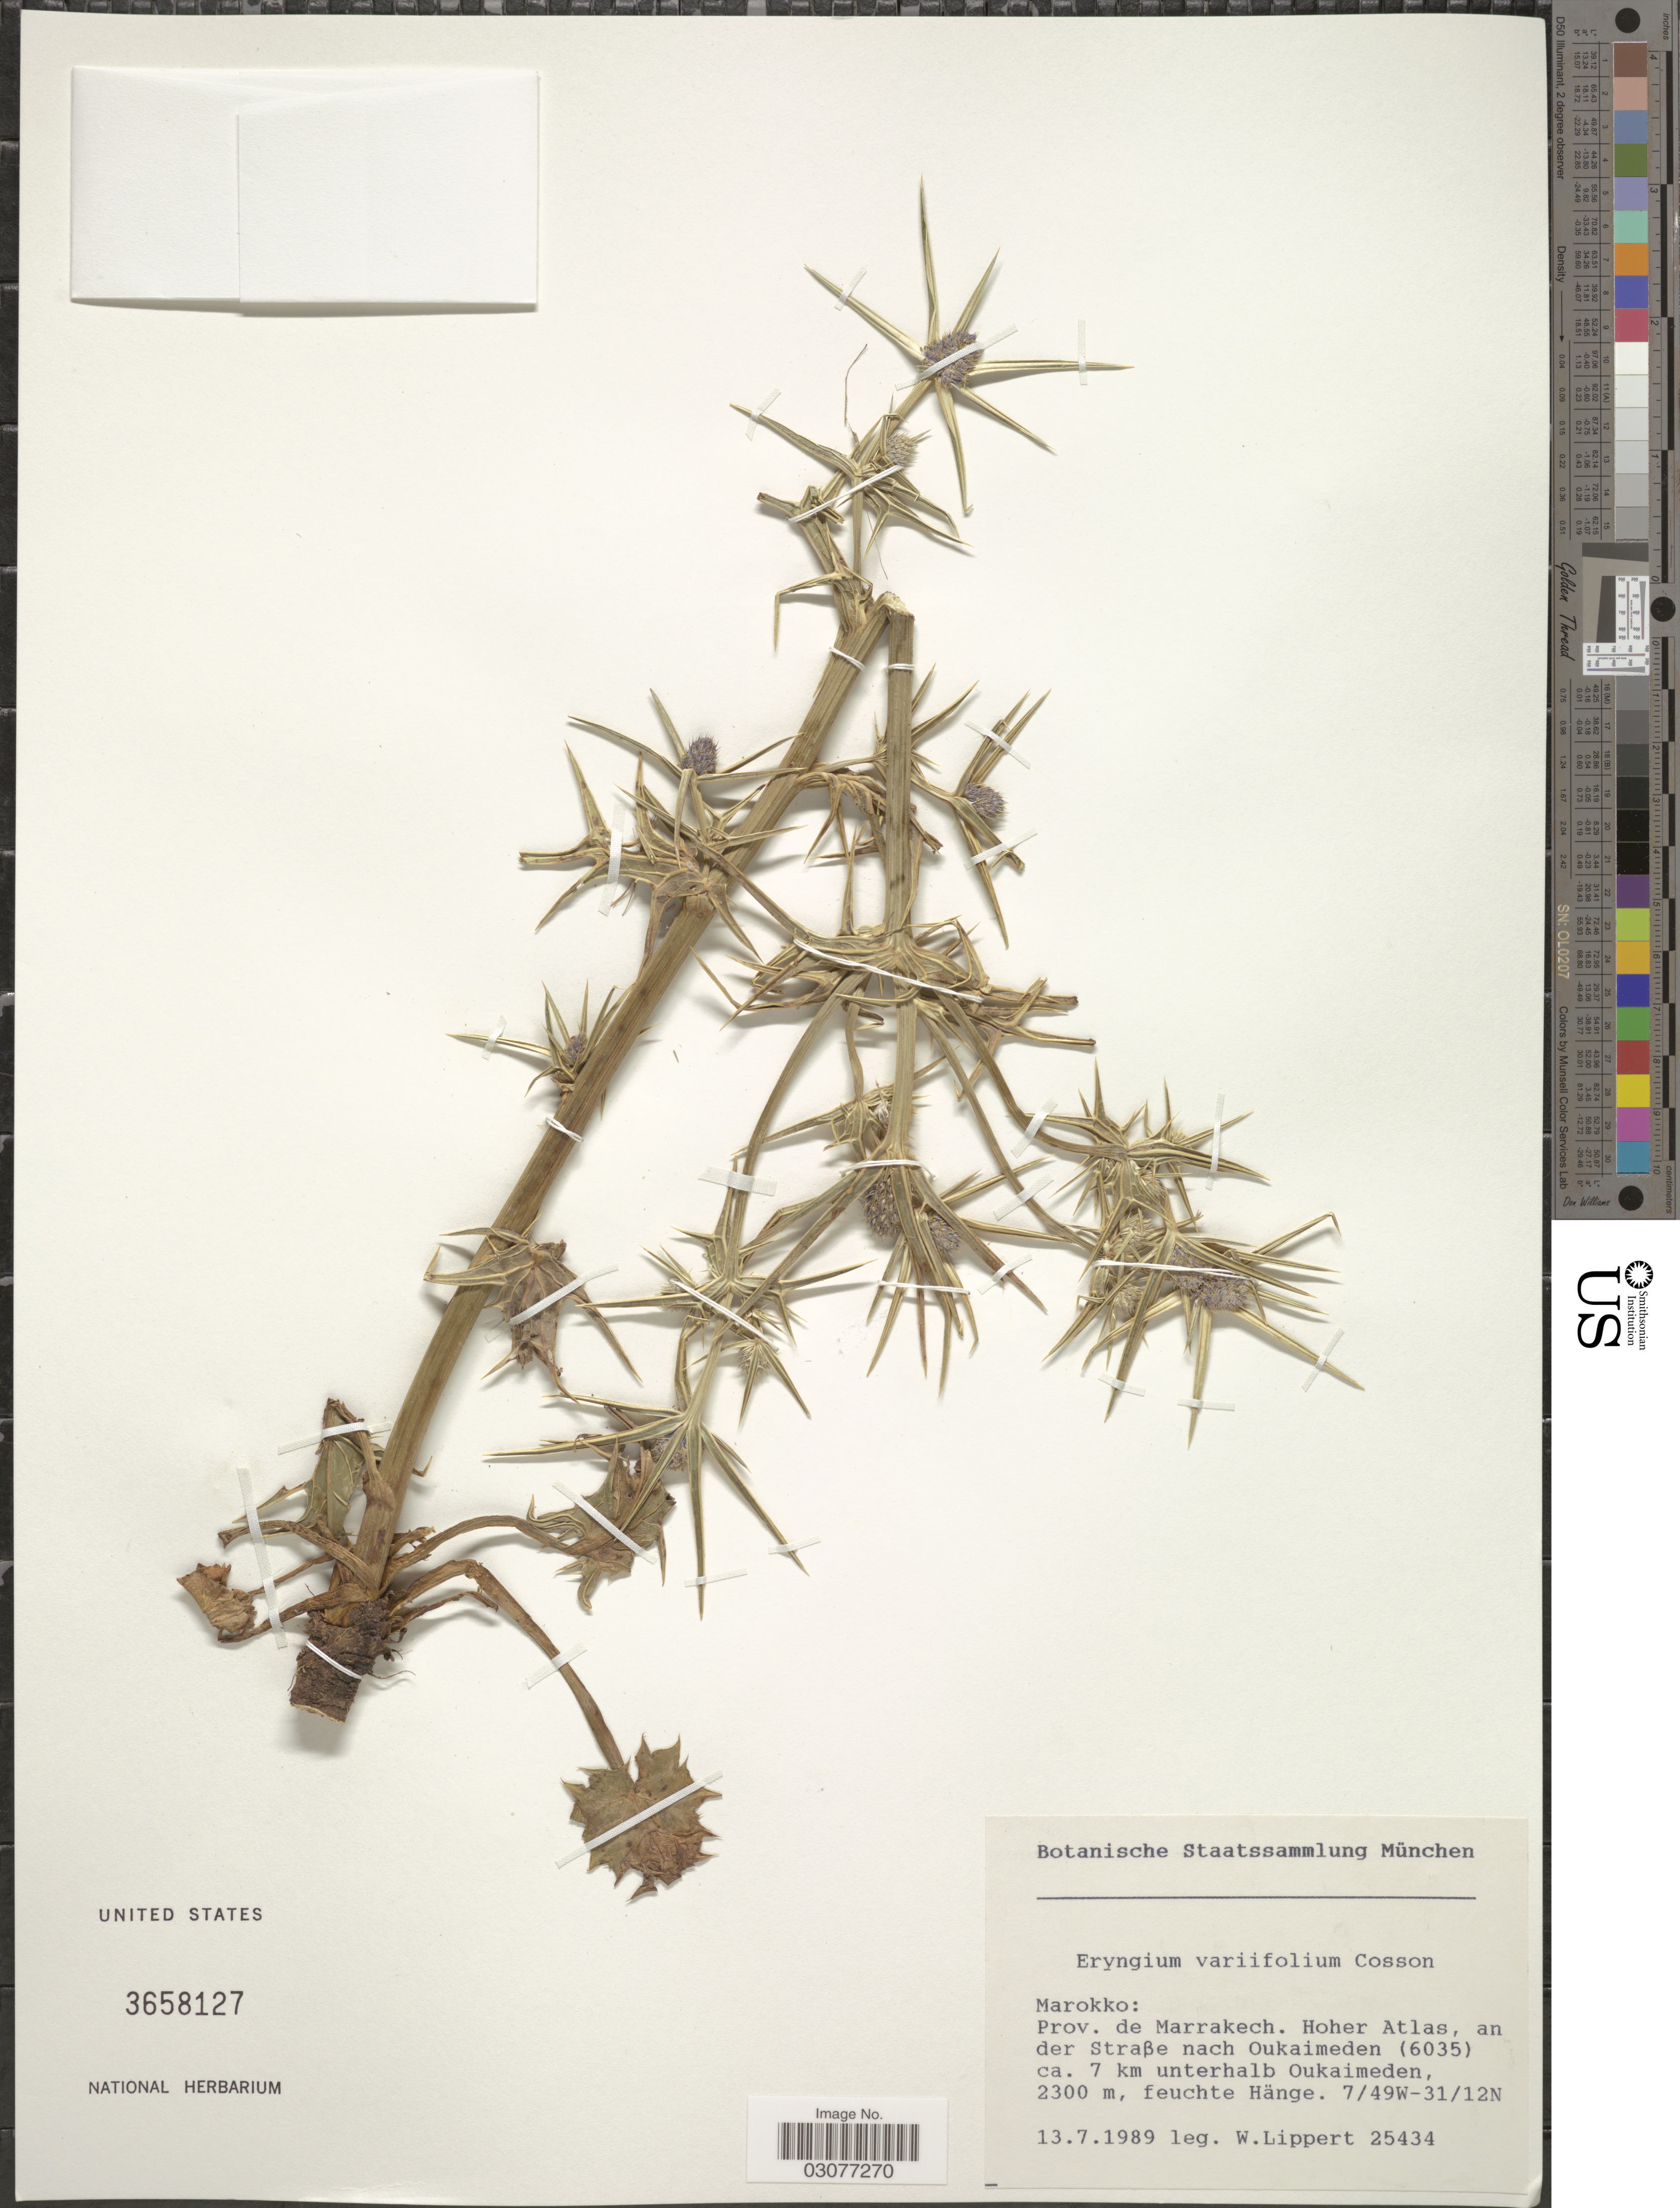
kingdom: Plantae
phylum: Tracheophyta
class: Magnoliopsida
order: Apiales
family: Apiaceae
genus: Eryngium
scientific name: Eryngium variifolium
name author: Coss.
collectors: W. Lippert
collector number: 25434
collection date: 1989-07-13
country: Morocco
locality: Prov. de Marrakech. Hoher Atlas, an der Strabe nach Oukaimeden (6035), ca. 7 km unterhalb Oukaimeden.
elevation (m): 2300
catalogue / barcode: US 3658127